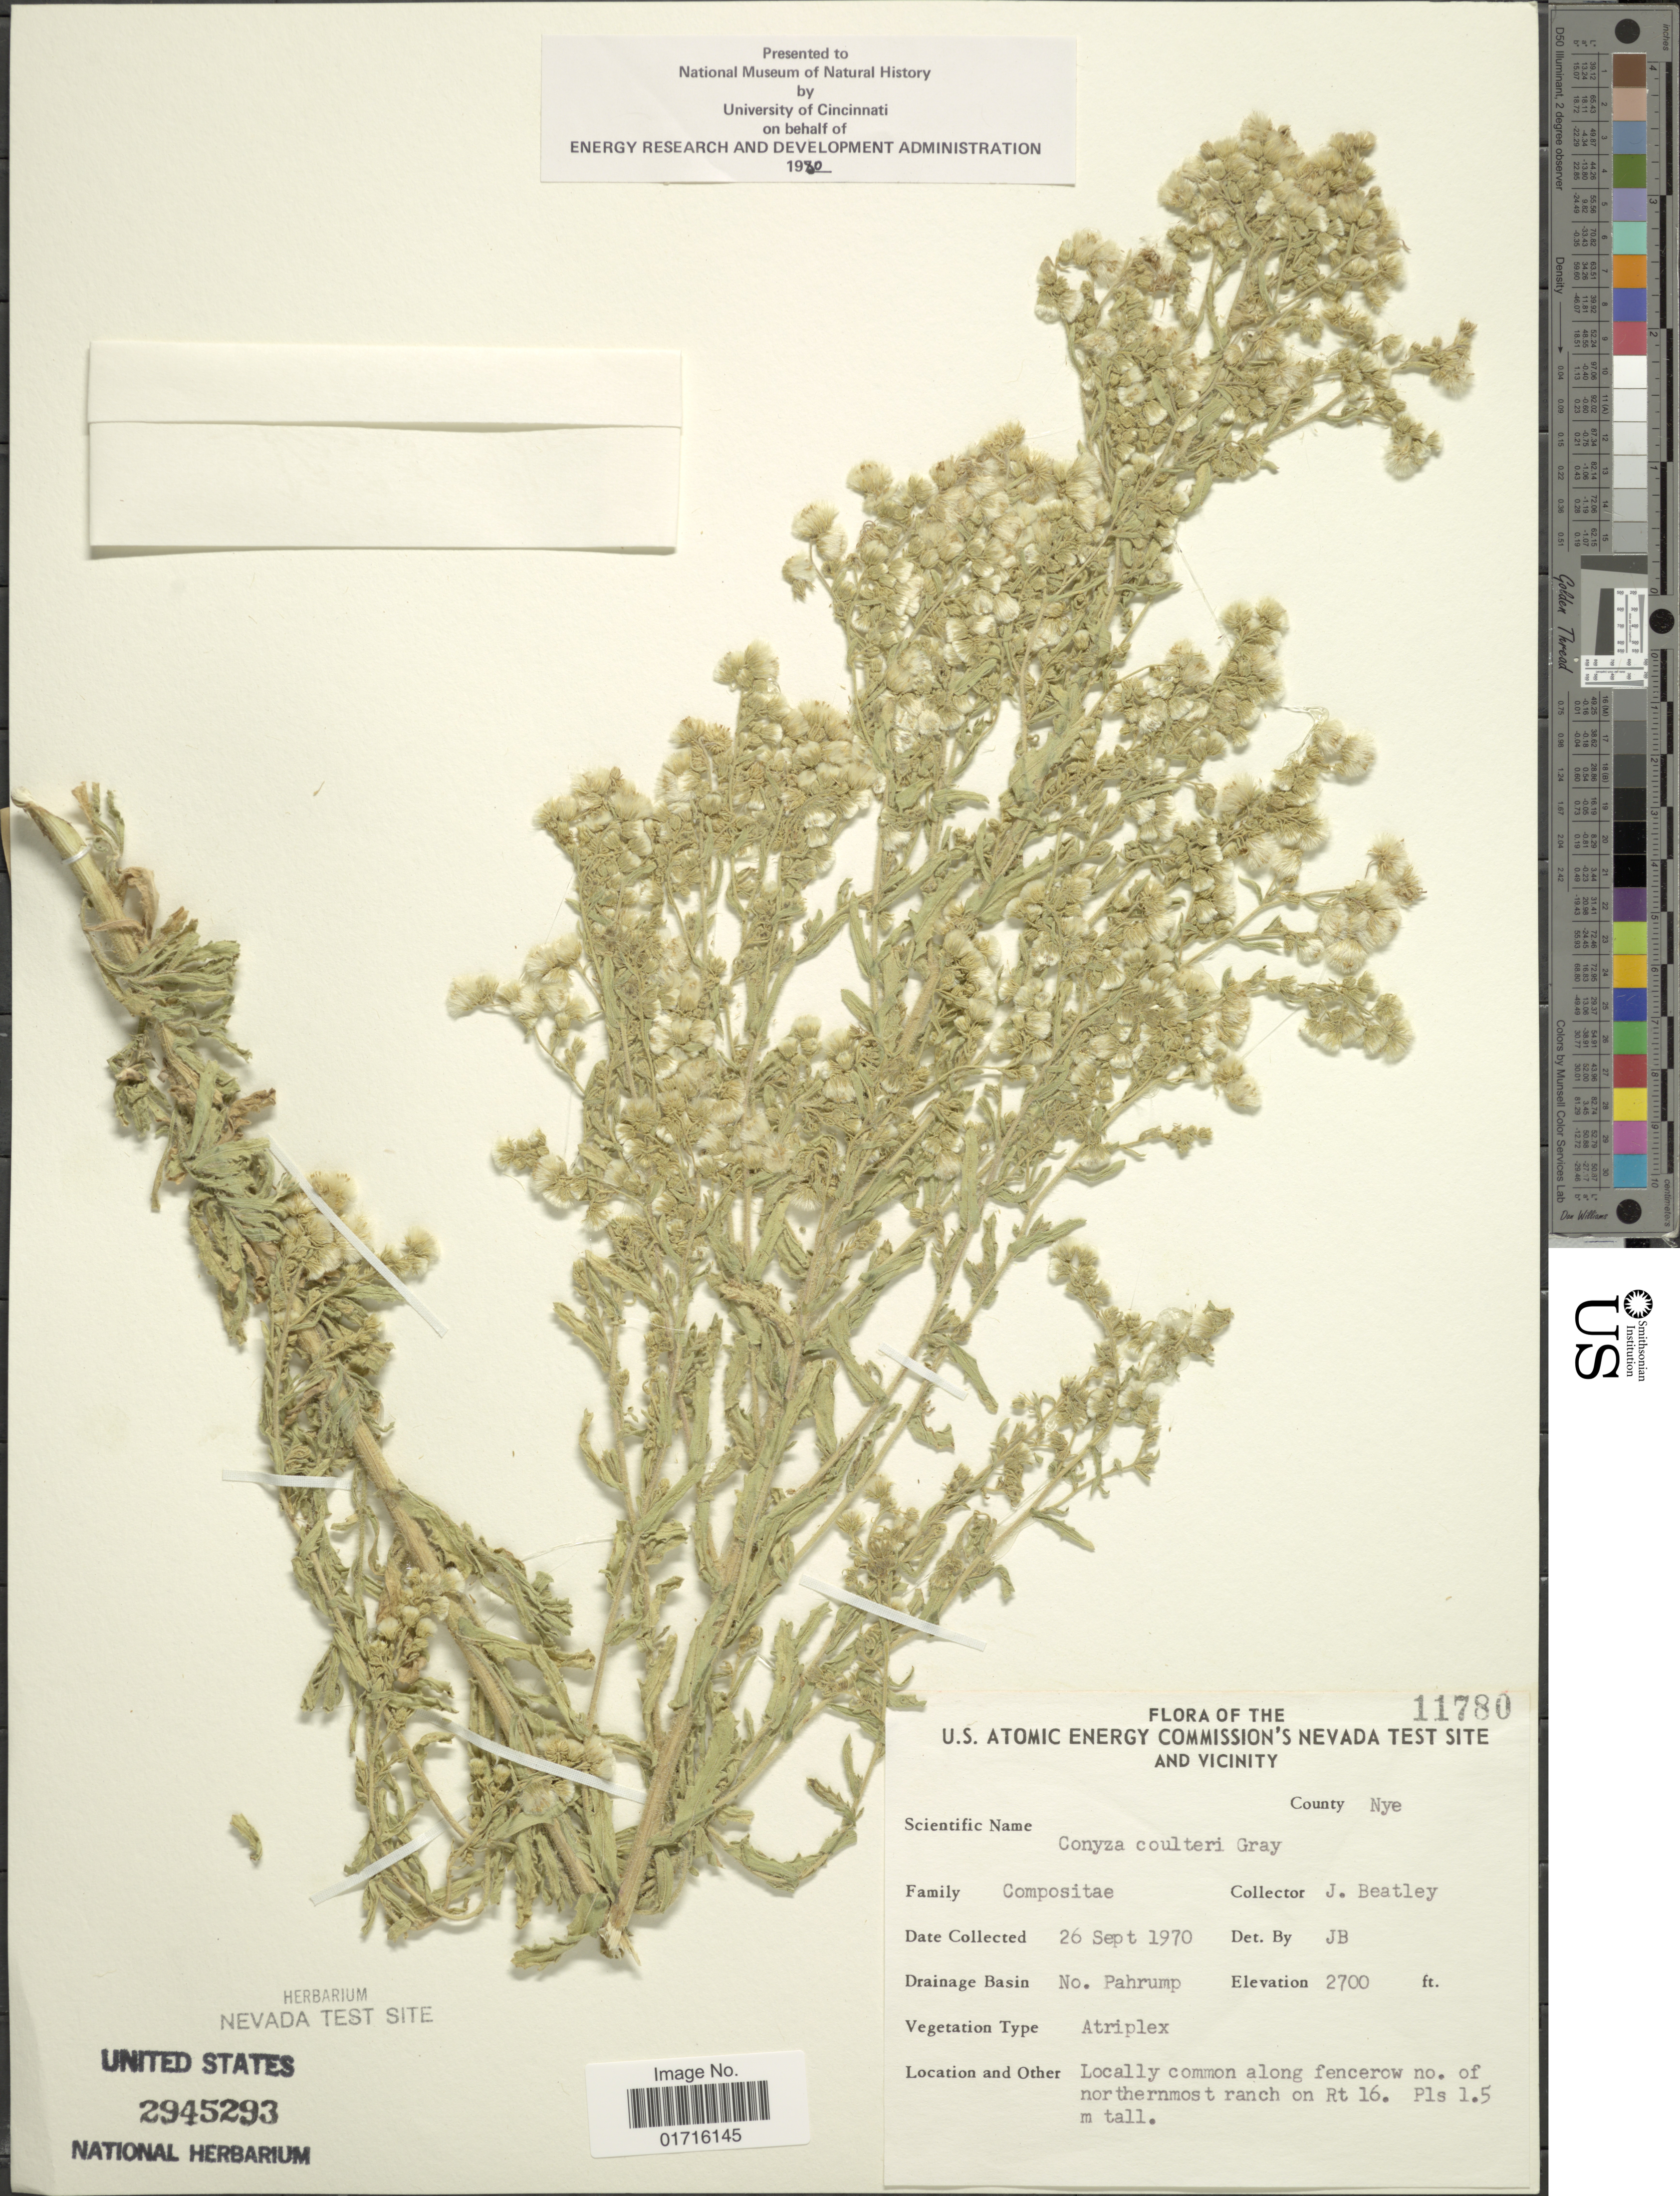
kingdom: Plantae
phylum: Tracheophyta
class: Magnoliopsida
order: Asterales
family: Asteraceae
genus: Conyza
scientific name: Conyza coulteri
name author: A. Gray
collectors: J. C. Beatley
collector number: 11780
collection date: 1970-09-26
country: United States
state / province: Nevada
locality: U.S. Atomic Energy Commission's Nevada Test Site and Vicinity, County Nye, No.Pahrump, Locally common along fencerow no. of northernmost ranch on Rt 16.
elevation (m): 823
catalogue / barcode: US 2945293